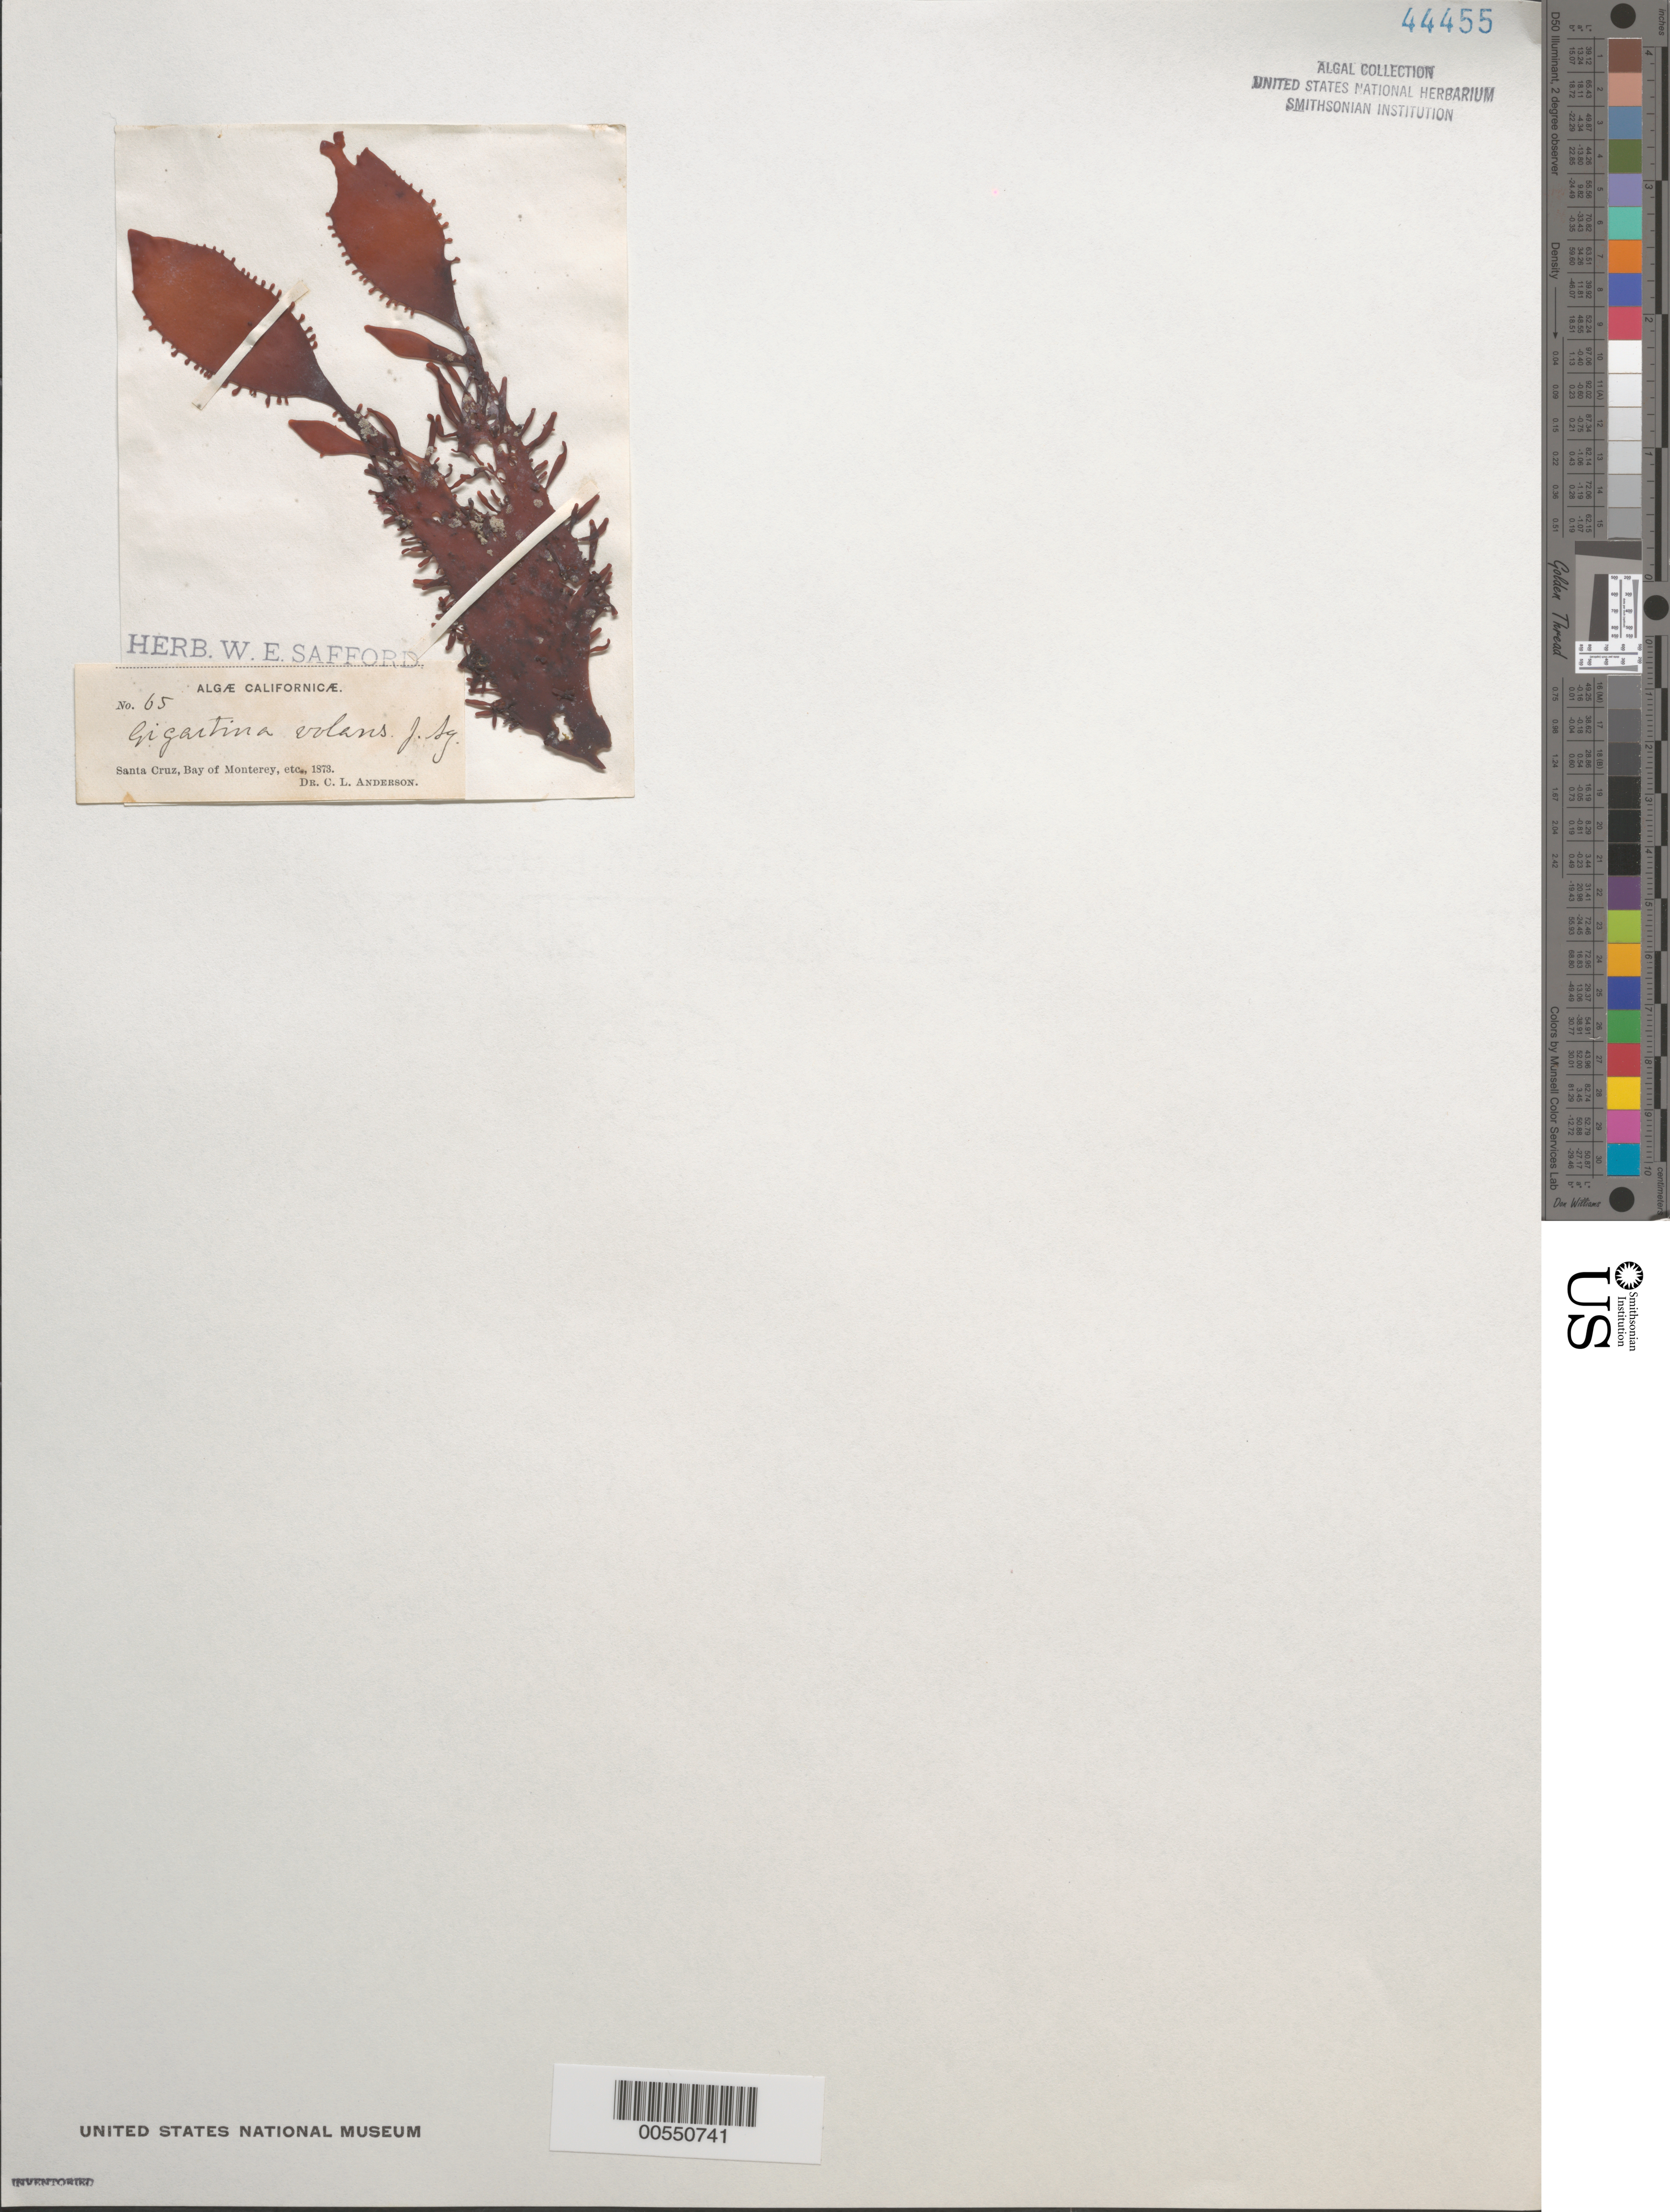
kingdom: Plantae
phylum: Rhodophyta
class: Florideophyceae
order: Gigartinales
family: Gigartinaceae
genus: Mazzaella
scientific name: Mazzaella volans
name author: (C. Agardh) Fredericq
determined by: Algae name updating Project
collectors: C. L. Anderson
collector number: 65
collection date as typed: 1873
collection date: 1873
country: United States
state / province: California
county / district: Santa Cruz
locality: Santa Cruz, Monterey Bay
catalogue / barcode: US 44455